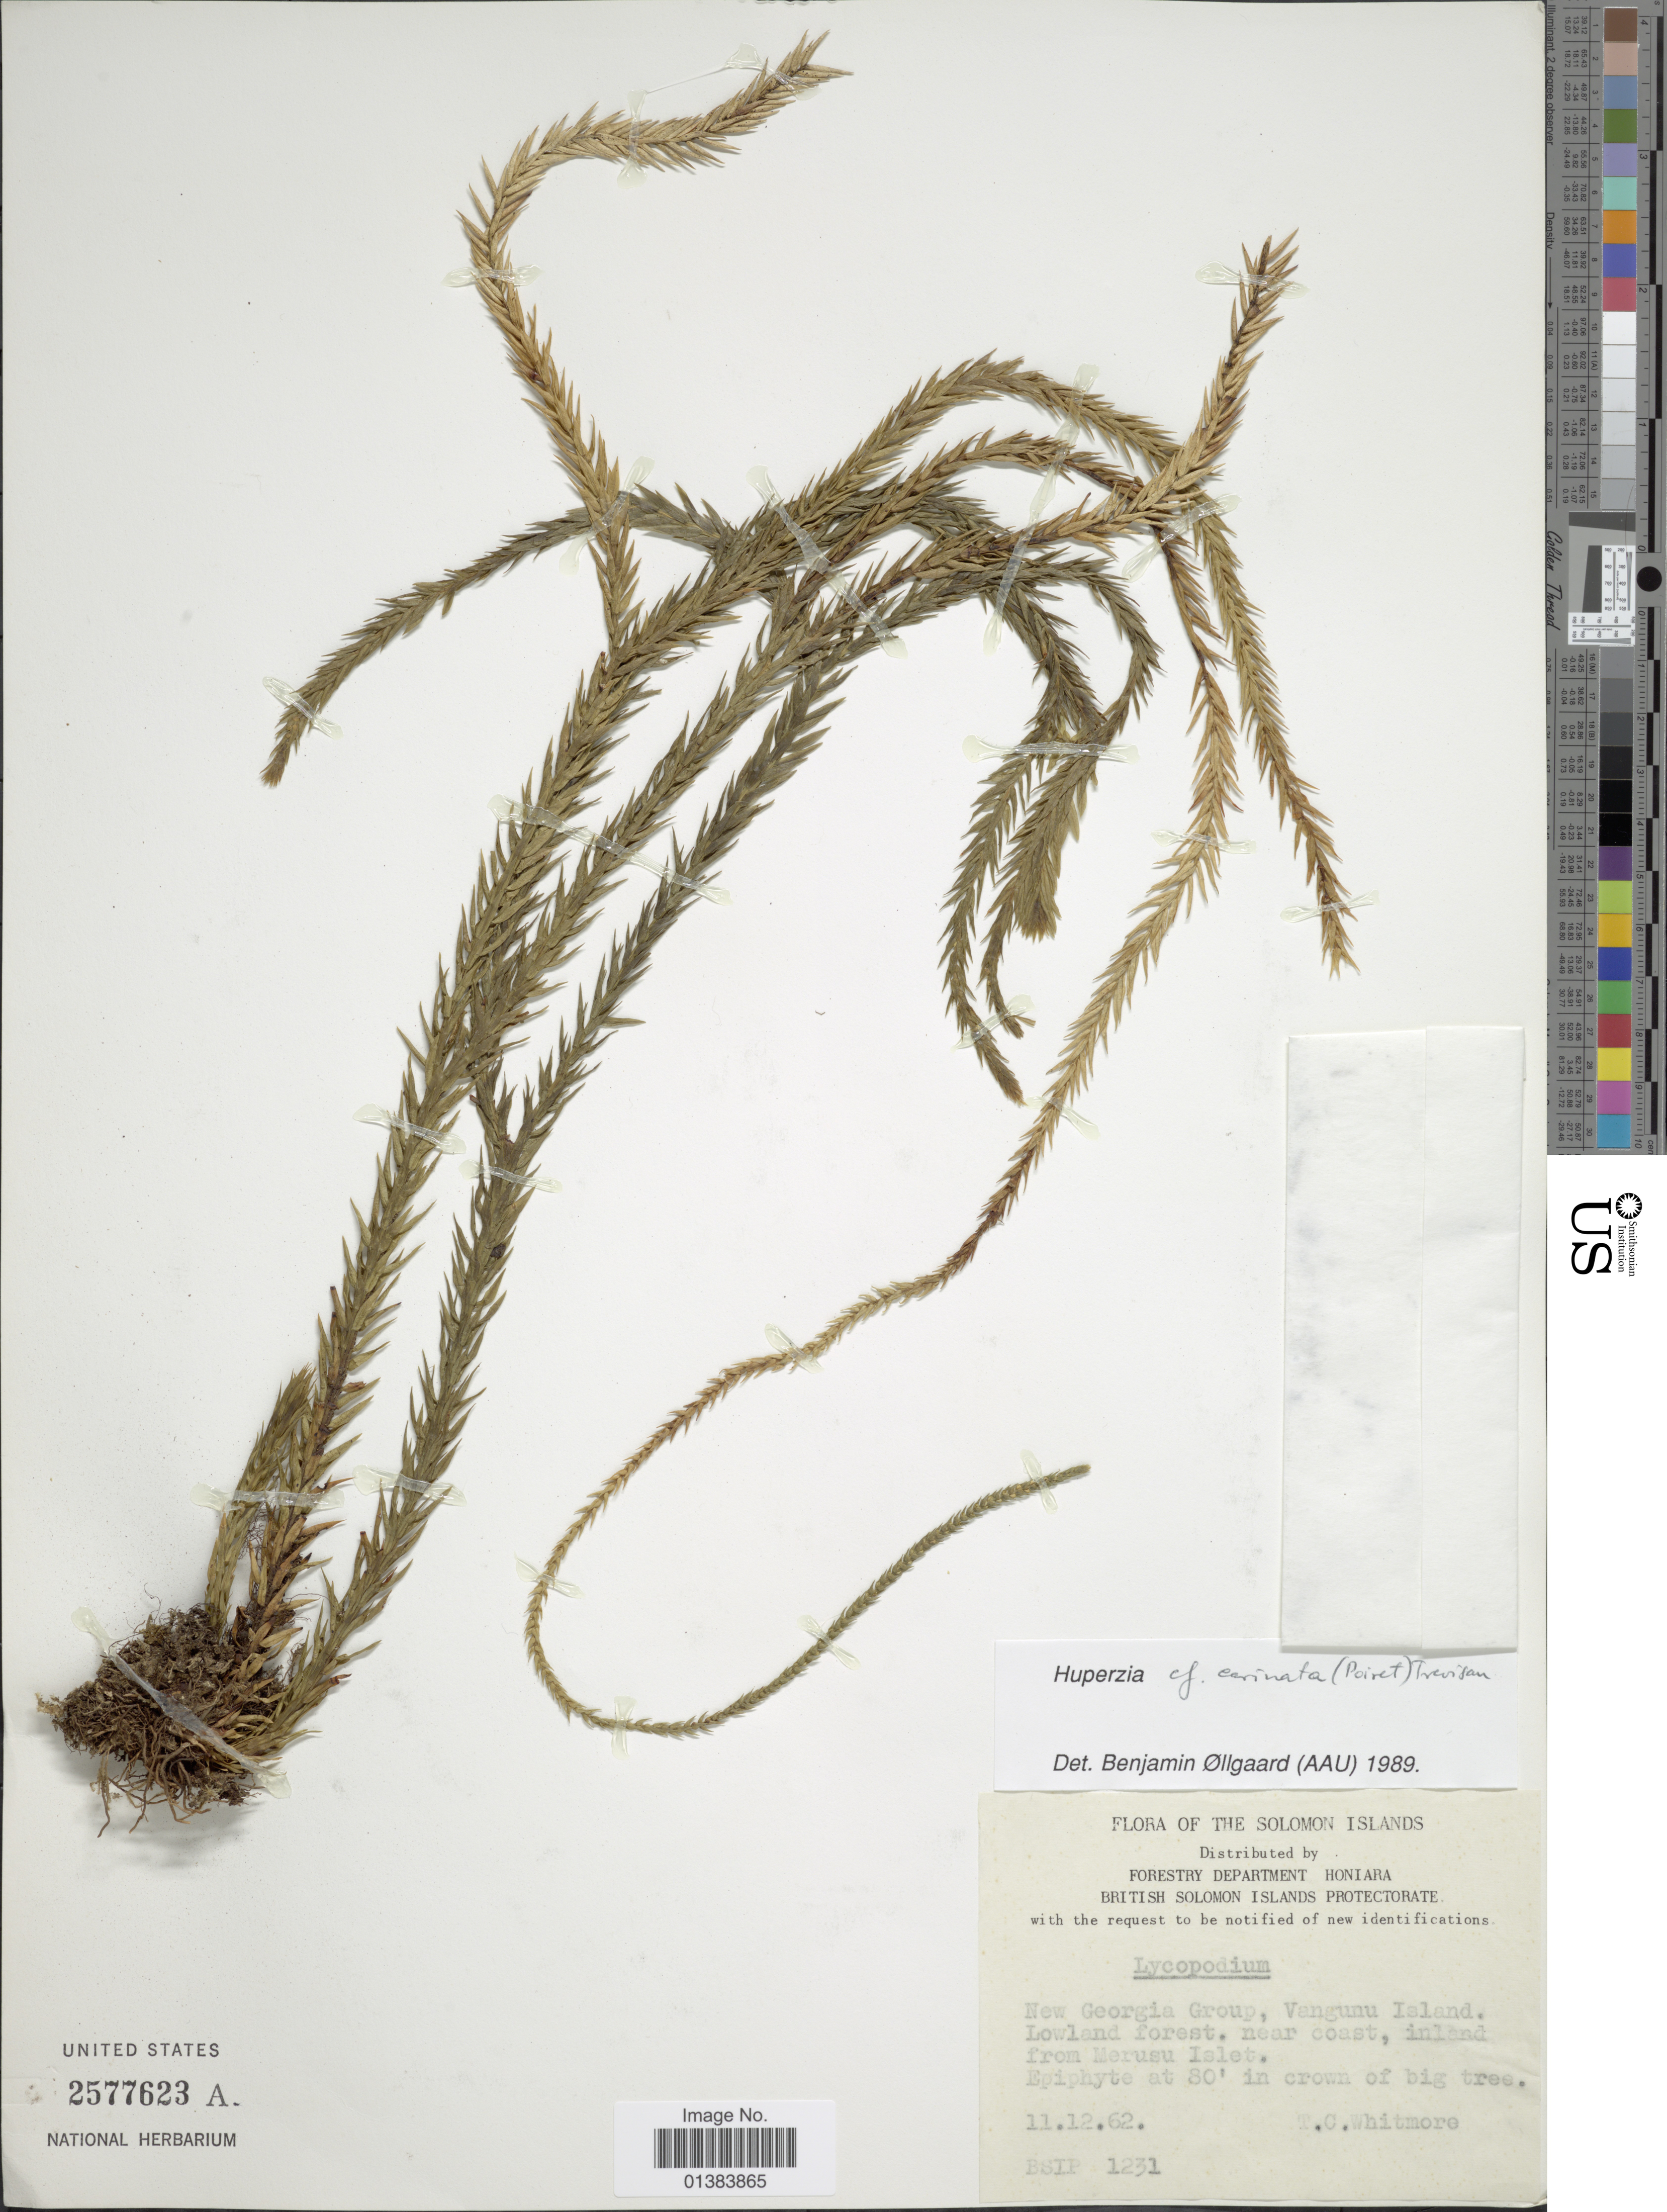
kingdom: Plantae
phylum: Tracheophyta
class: Lycopodiopsida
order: Lycopodiales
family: Lycopodiaceae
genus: Phlegmariurus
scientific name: Phlegmariurus carinatus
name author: (Desv.) Ching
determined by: Field, A. R.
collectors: T. C. Whitmore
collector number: BSIP 1231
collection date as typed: Transcribed d/m/y: 11/12/62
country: Solomon Islands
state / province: Solomon Islands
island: New Georgia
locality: New Georgia Group, Vangunu Island. Lowland forest, near coast, inland from Merusu Islet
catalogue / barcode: US 2577623A